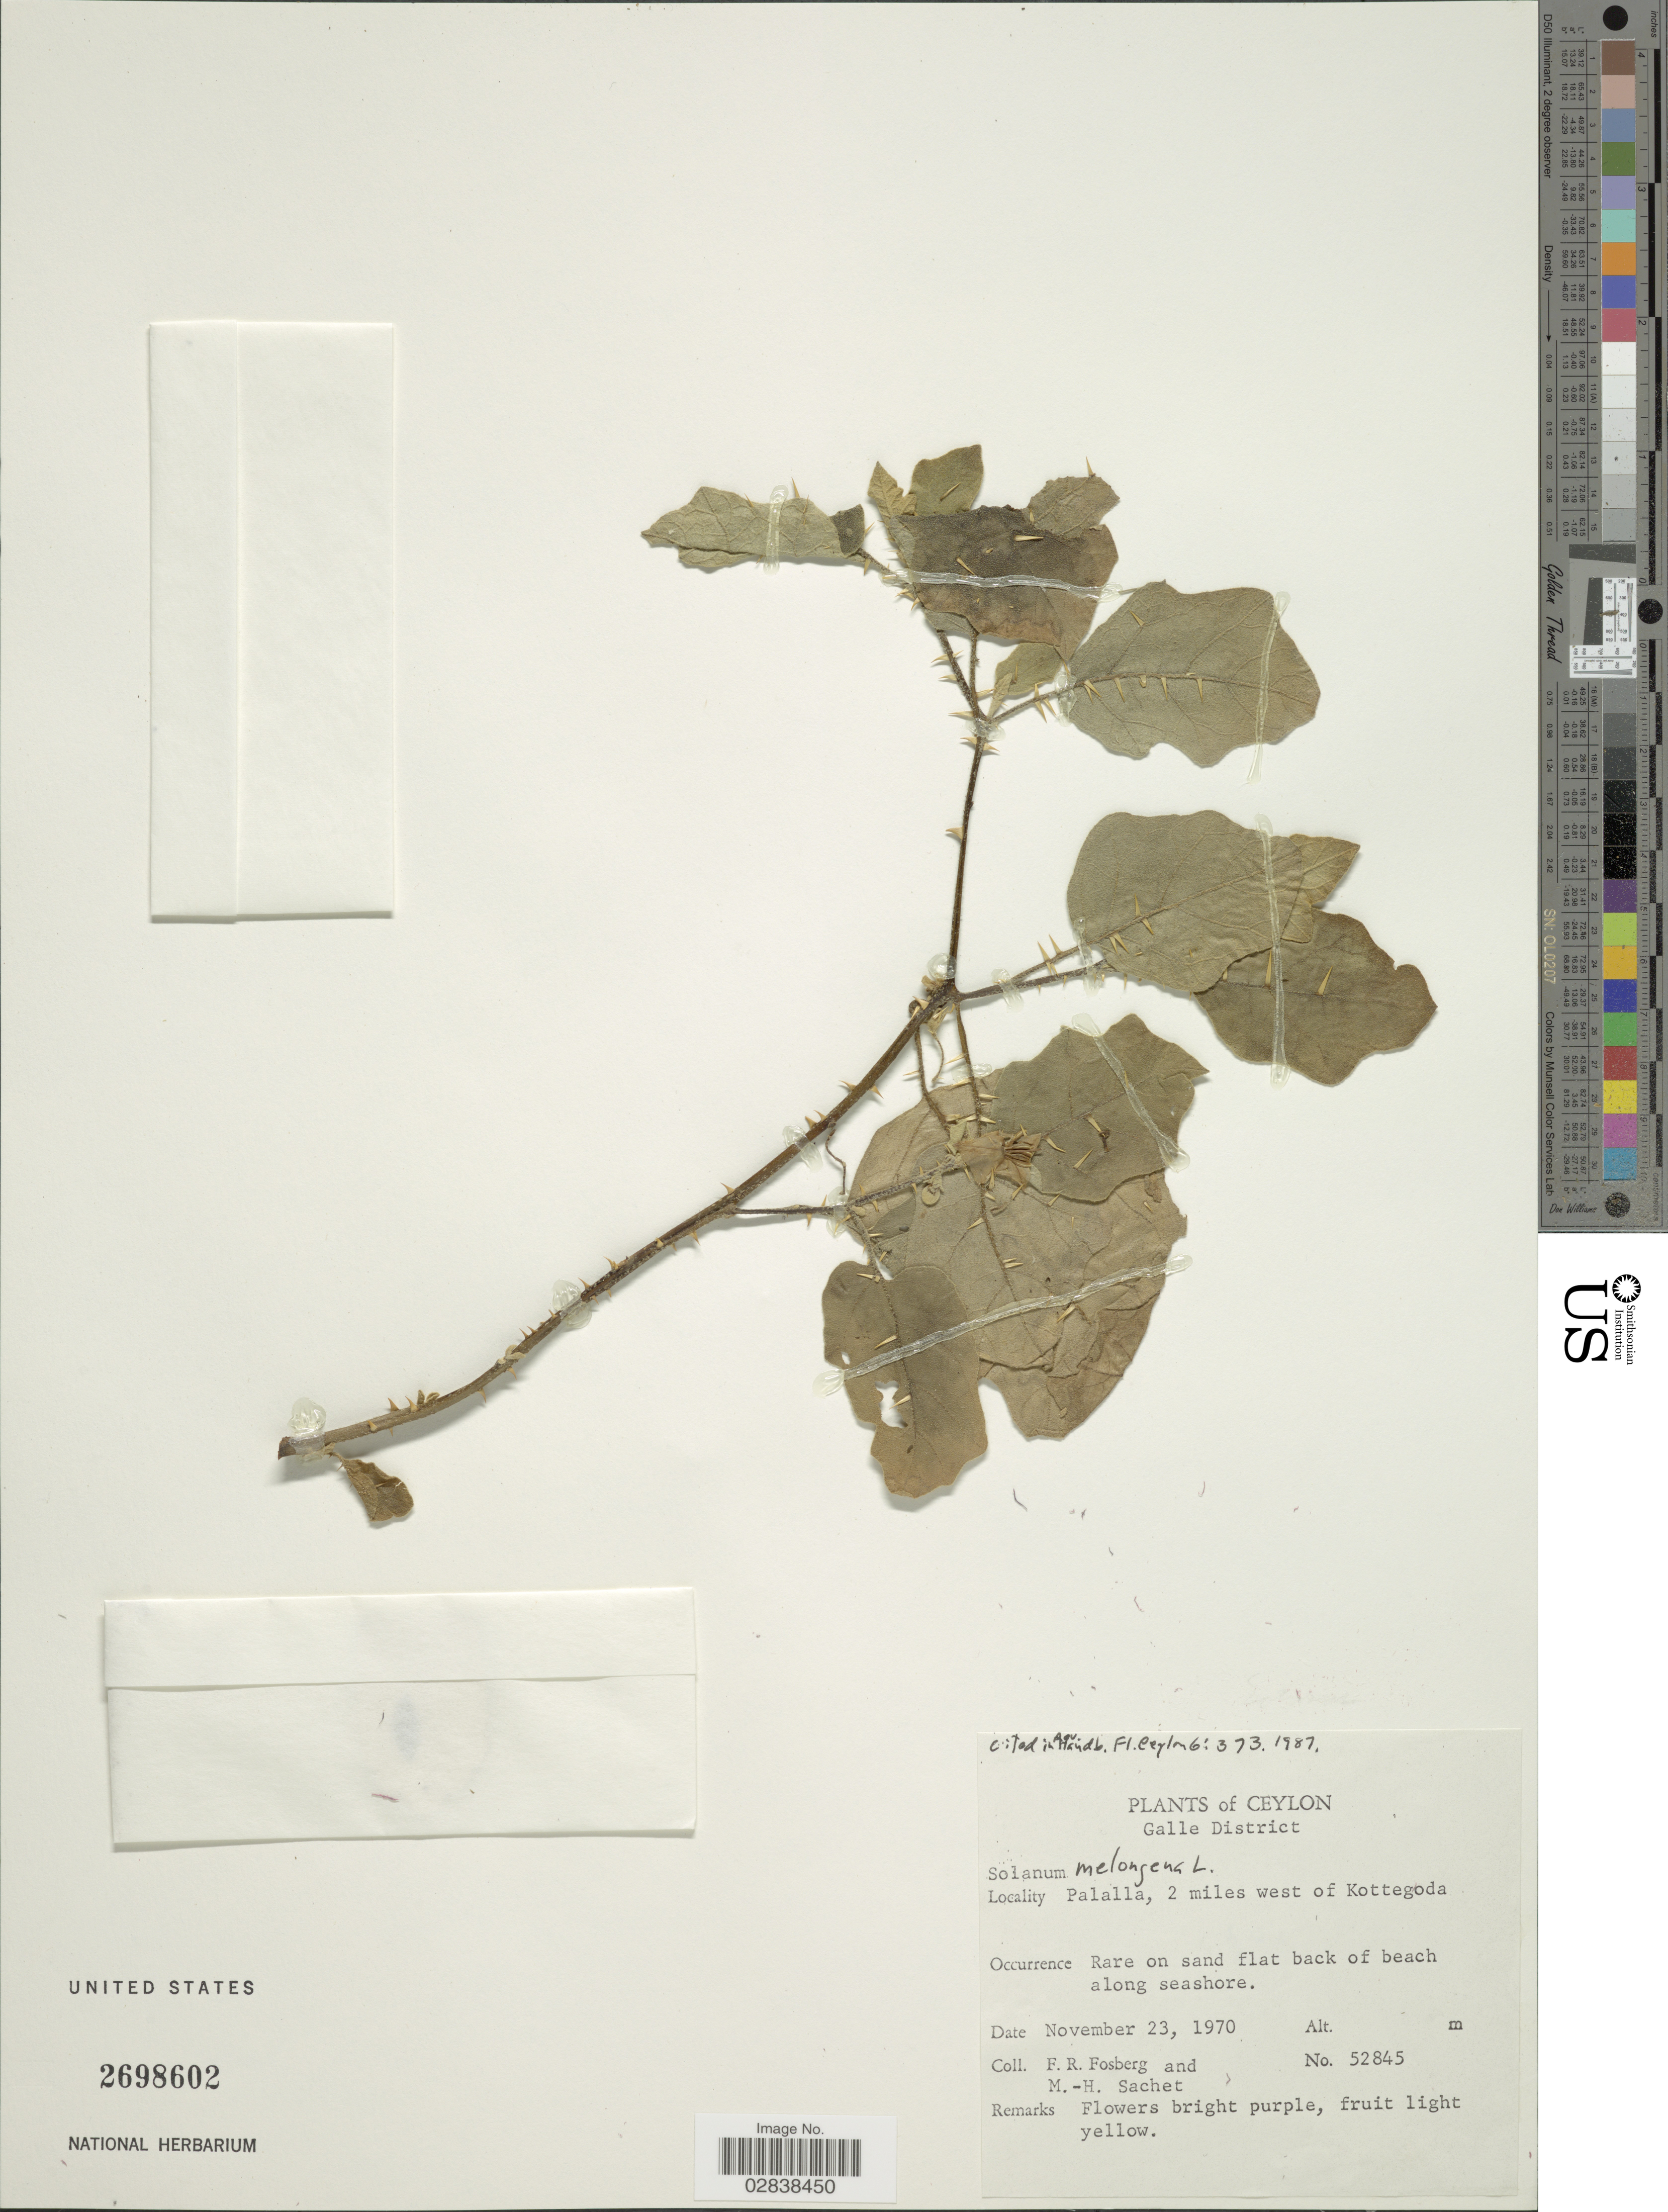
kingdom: Plantae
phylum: Tracheophyta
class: Magnoliopsida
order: Solanales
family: Solanaceae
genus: Solanum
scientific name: Solanum melongena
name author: L.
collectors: F. R. Fosberg & M.-H. Sachet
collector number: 52845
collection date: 1970-11-23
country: Sri Lanka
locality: Ceylon, Galle District, Palalla, 2 miles west of Kottegoda, Rare on sand flat back of beach along seashore.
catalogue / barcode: US 2698602